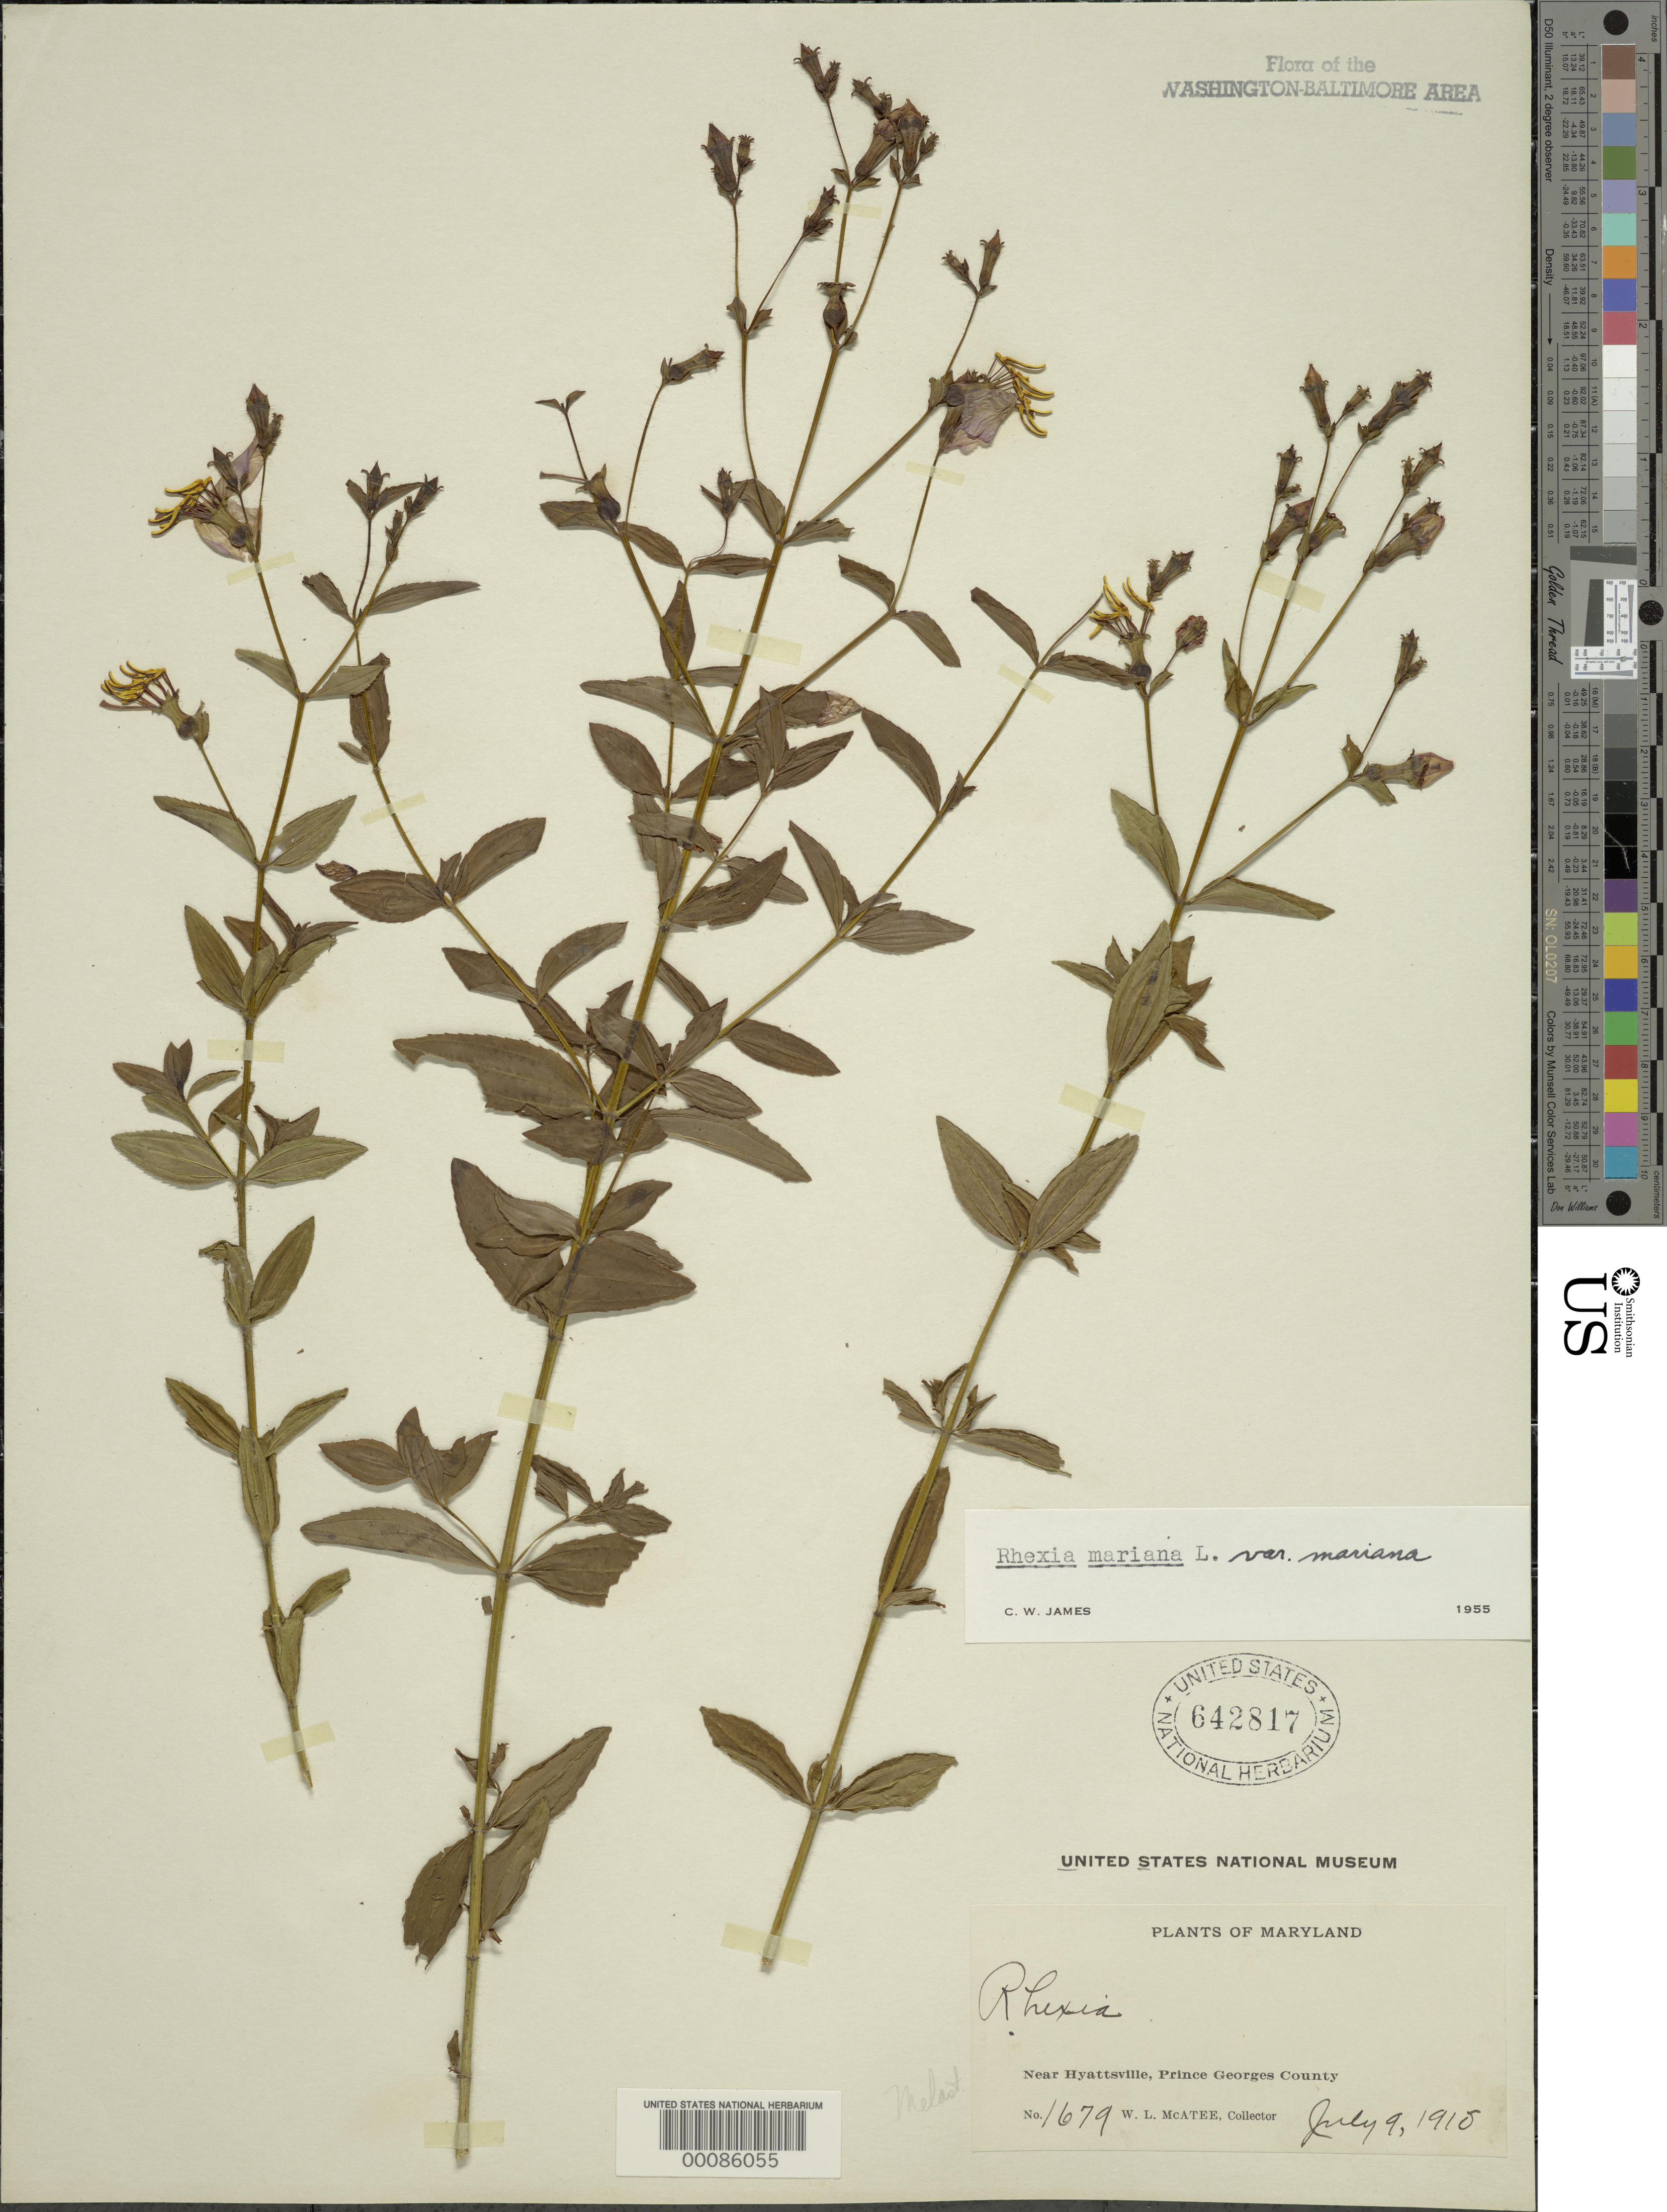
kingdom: Plantae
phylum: Tracheophyta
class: Magnoliopsida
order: Myrtales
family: Melastomataceae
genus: Rhexia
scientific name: Rhexia mariana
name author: L.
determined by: James, C. W.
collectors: W. McAtee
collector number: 1679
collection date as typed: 09 Jul 1910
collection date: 1910-07-09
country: United States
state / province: Maryland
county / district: Prince George's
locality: Near Hyattsville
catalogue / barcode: US 642817